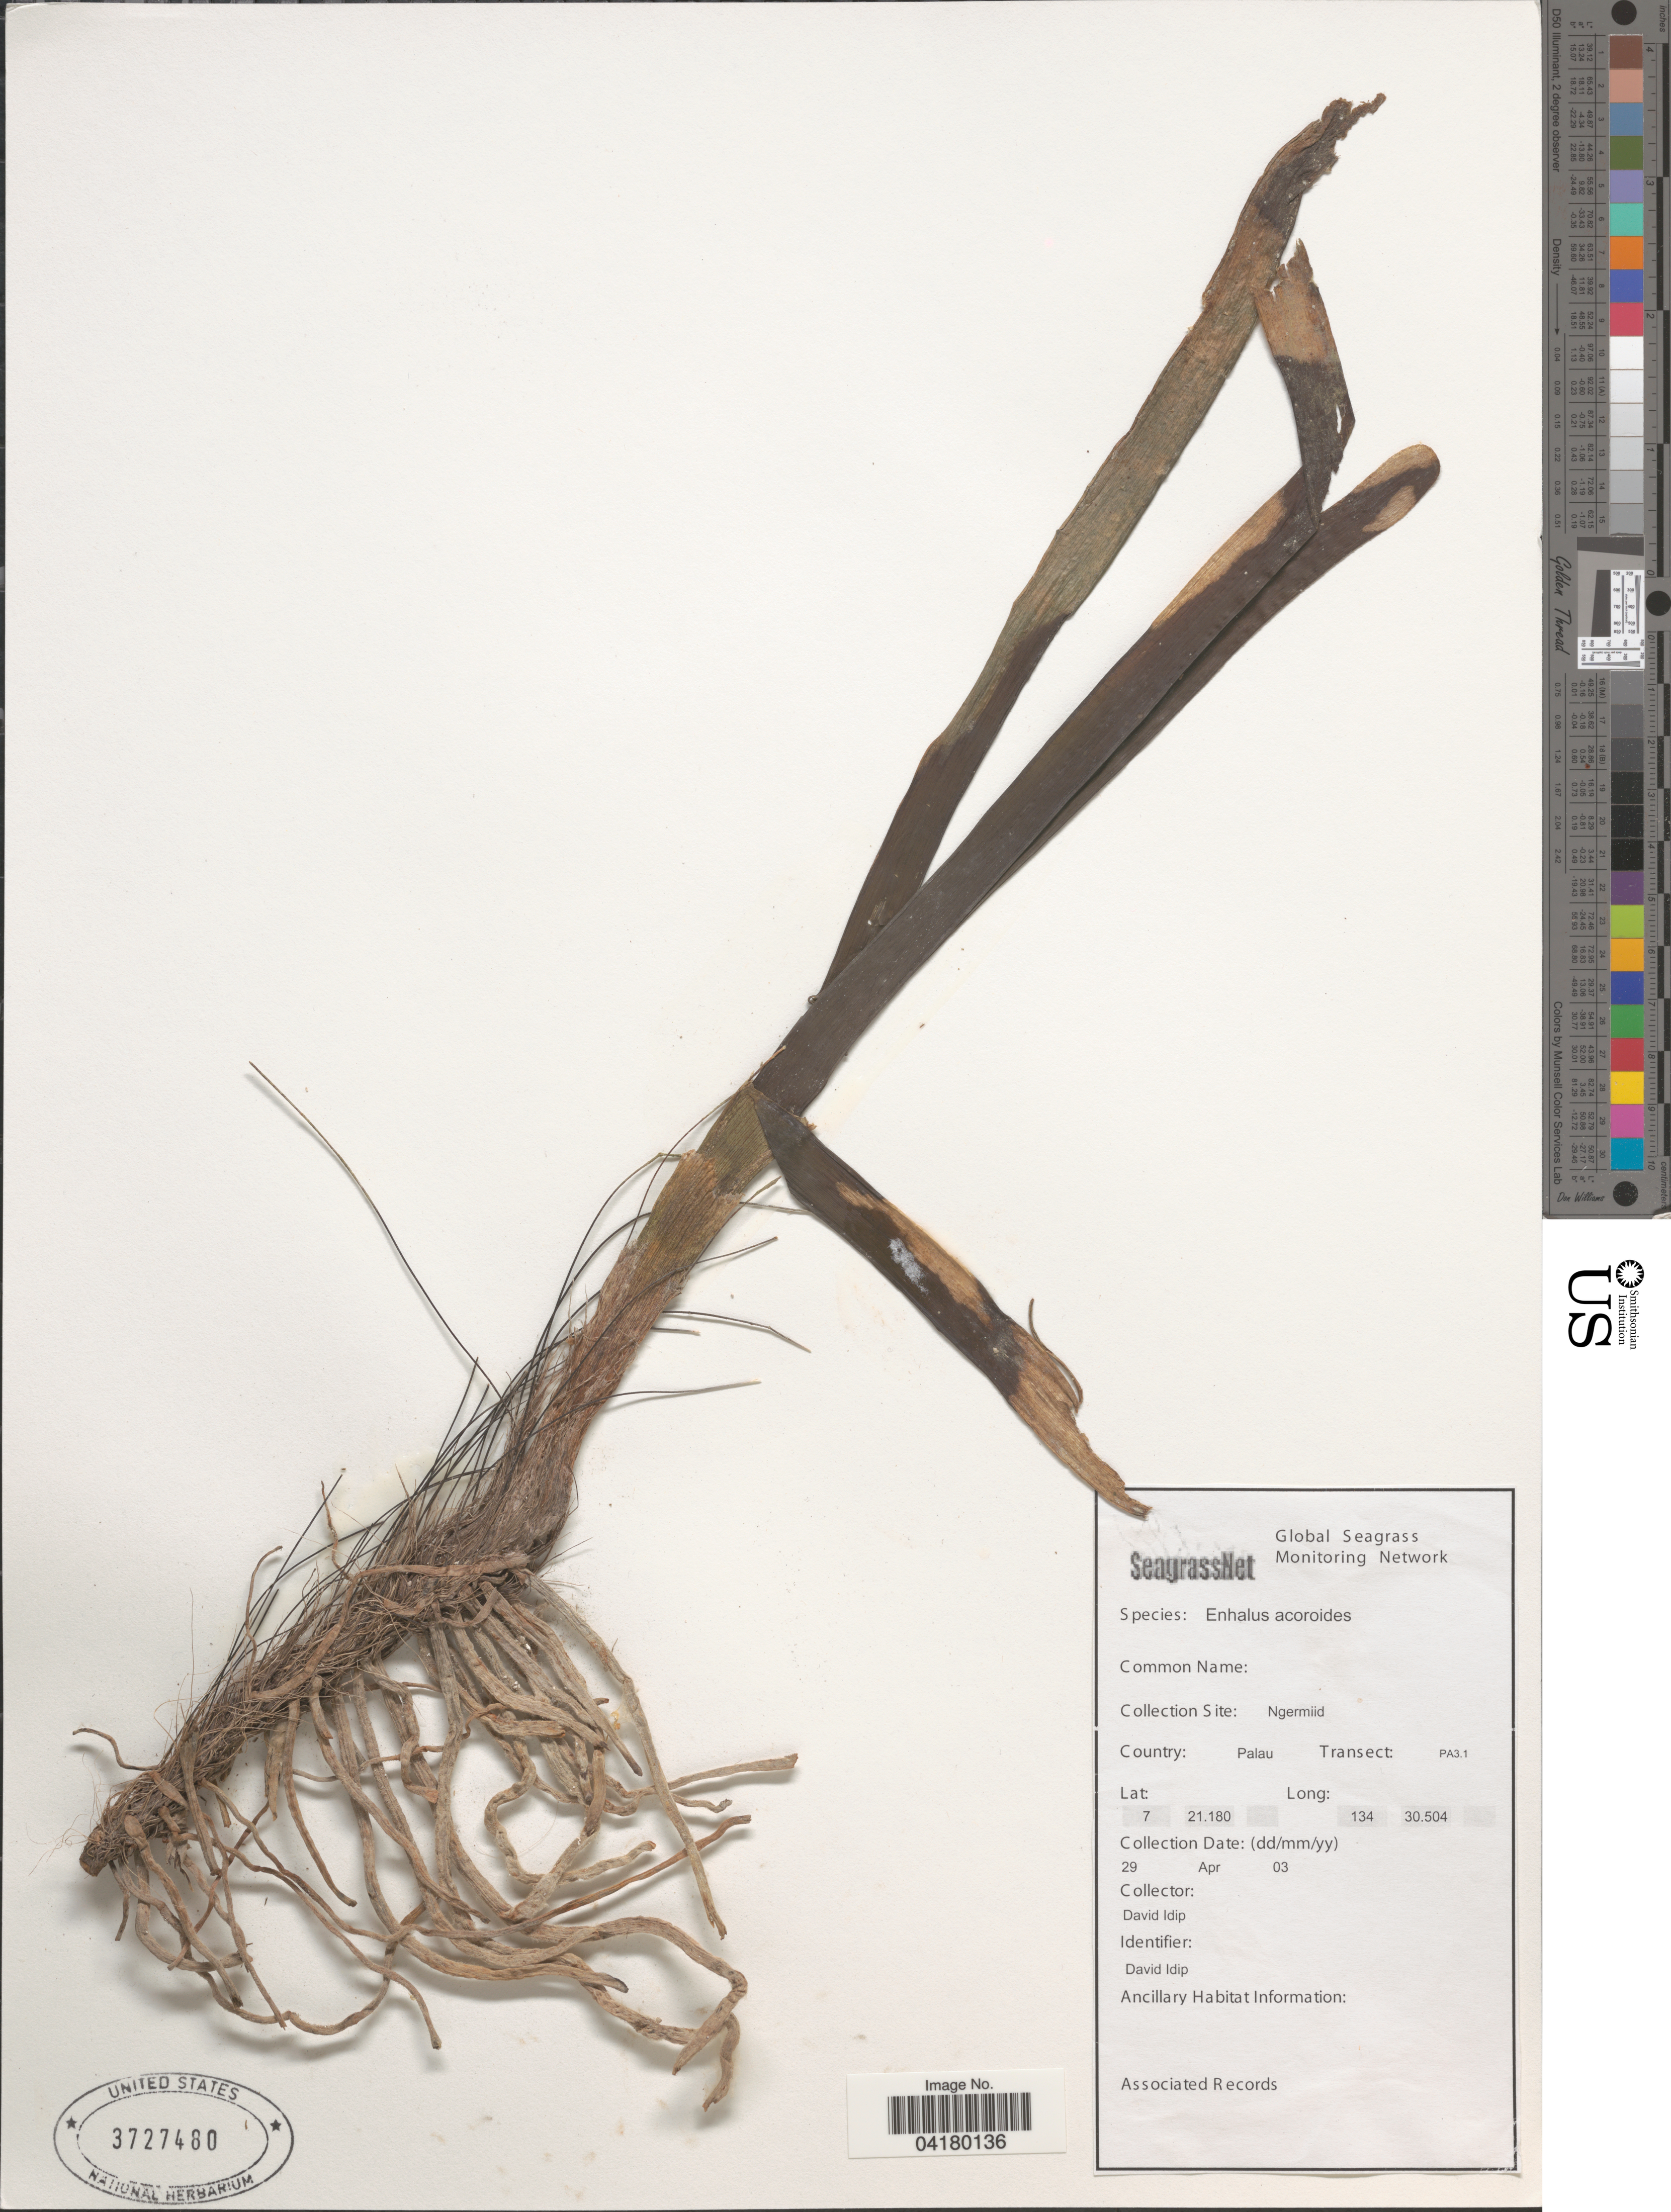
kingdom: Plantae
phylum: Tracheophyta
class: Liliopsida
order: Alismatales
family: Hydrocharitaceae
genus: Enhalus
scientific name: Enhalus acoroides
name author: (L. f.) Royle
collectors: D. Idip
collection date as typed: Transcribed d/m/y: 29/4/3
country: Palau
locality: Collection Site: Ngermiid. Country: Palau. Transect: PA3.1.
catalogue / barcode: US 3727480